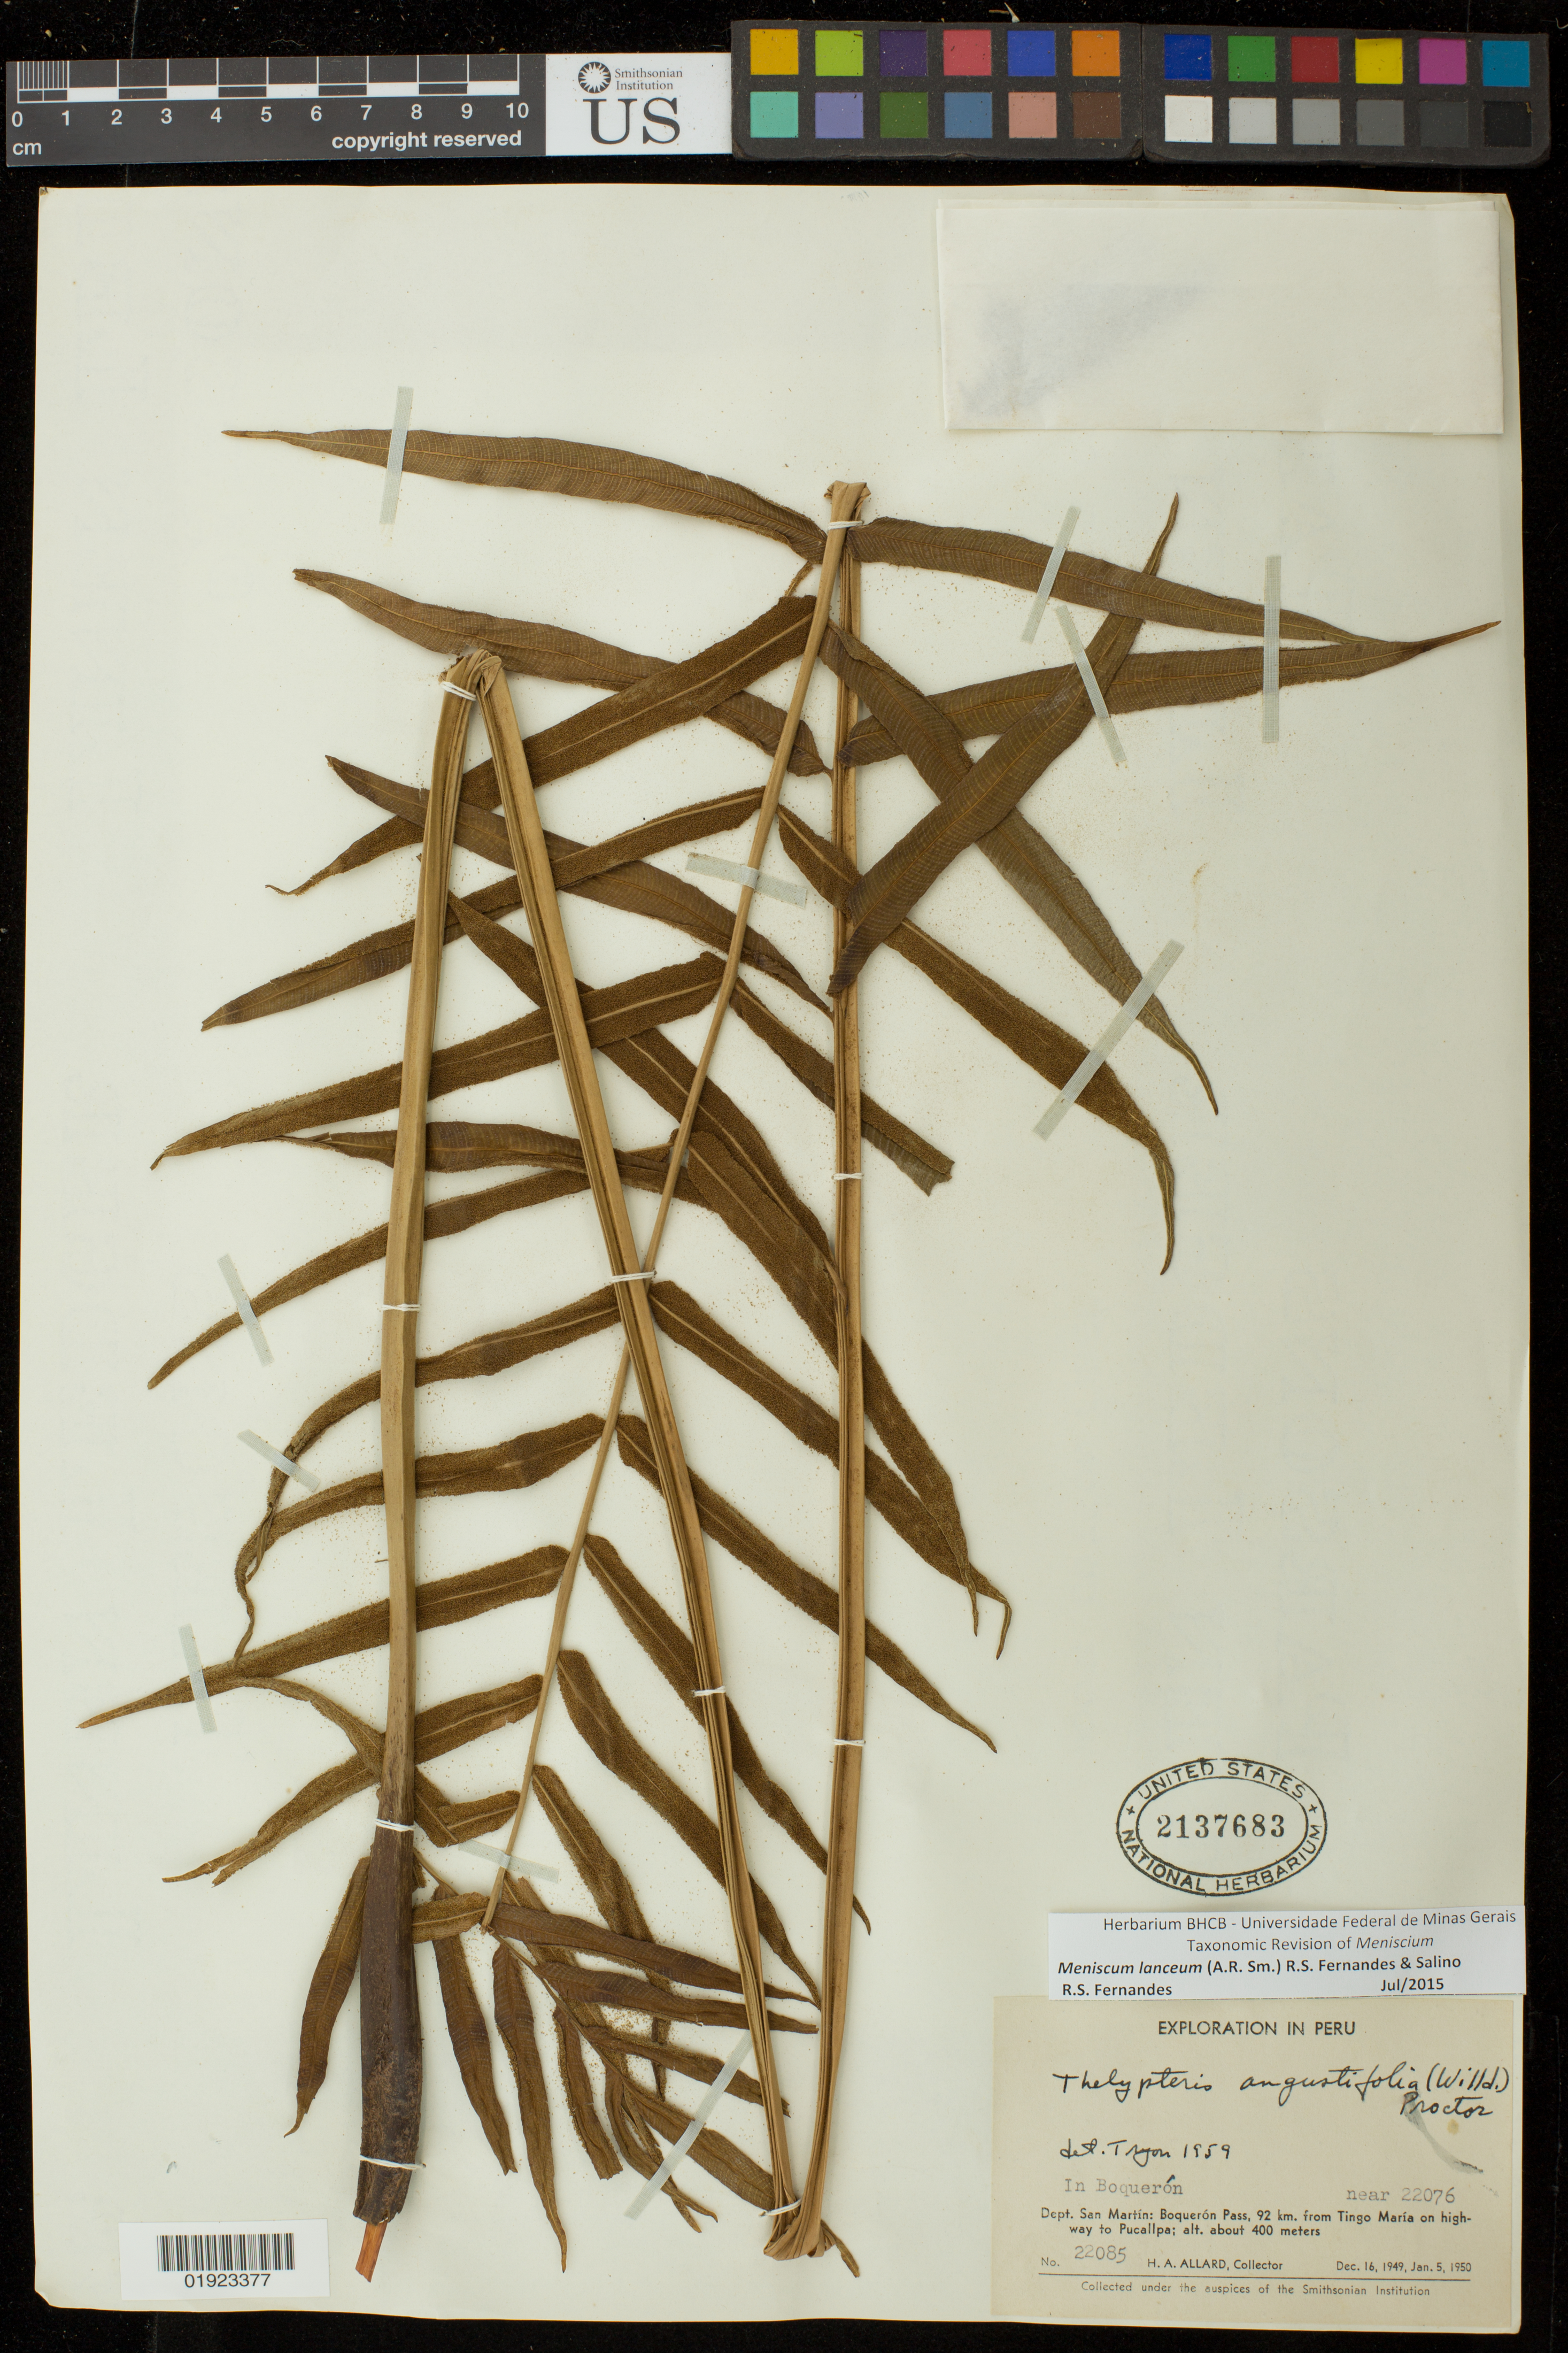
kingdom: Plantae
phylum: Tracheophyta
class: Polypodiopsida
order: Polypodiales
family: Thelypteridaceae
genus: Meniscium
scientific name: Meniscium lanceum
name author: (A.R. Sm.) Fernandes & Salino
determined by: Fernandes, R. S.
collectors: H. A. Allard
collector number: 22085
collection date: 1949-12-16,1950-01-05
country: Peru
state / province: San Martín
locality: Boqueron Pass, 92 km. from Tingo Maria on highway to Pucallpa.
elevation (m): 400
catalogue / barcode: US 2137683